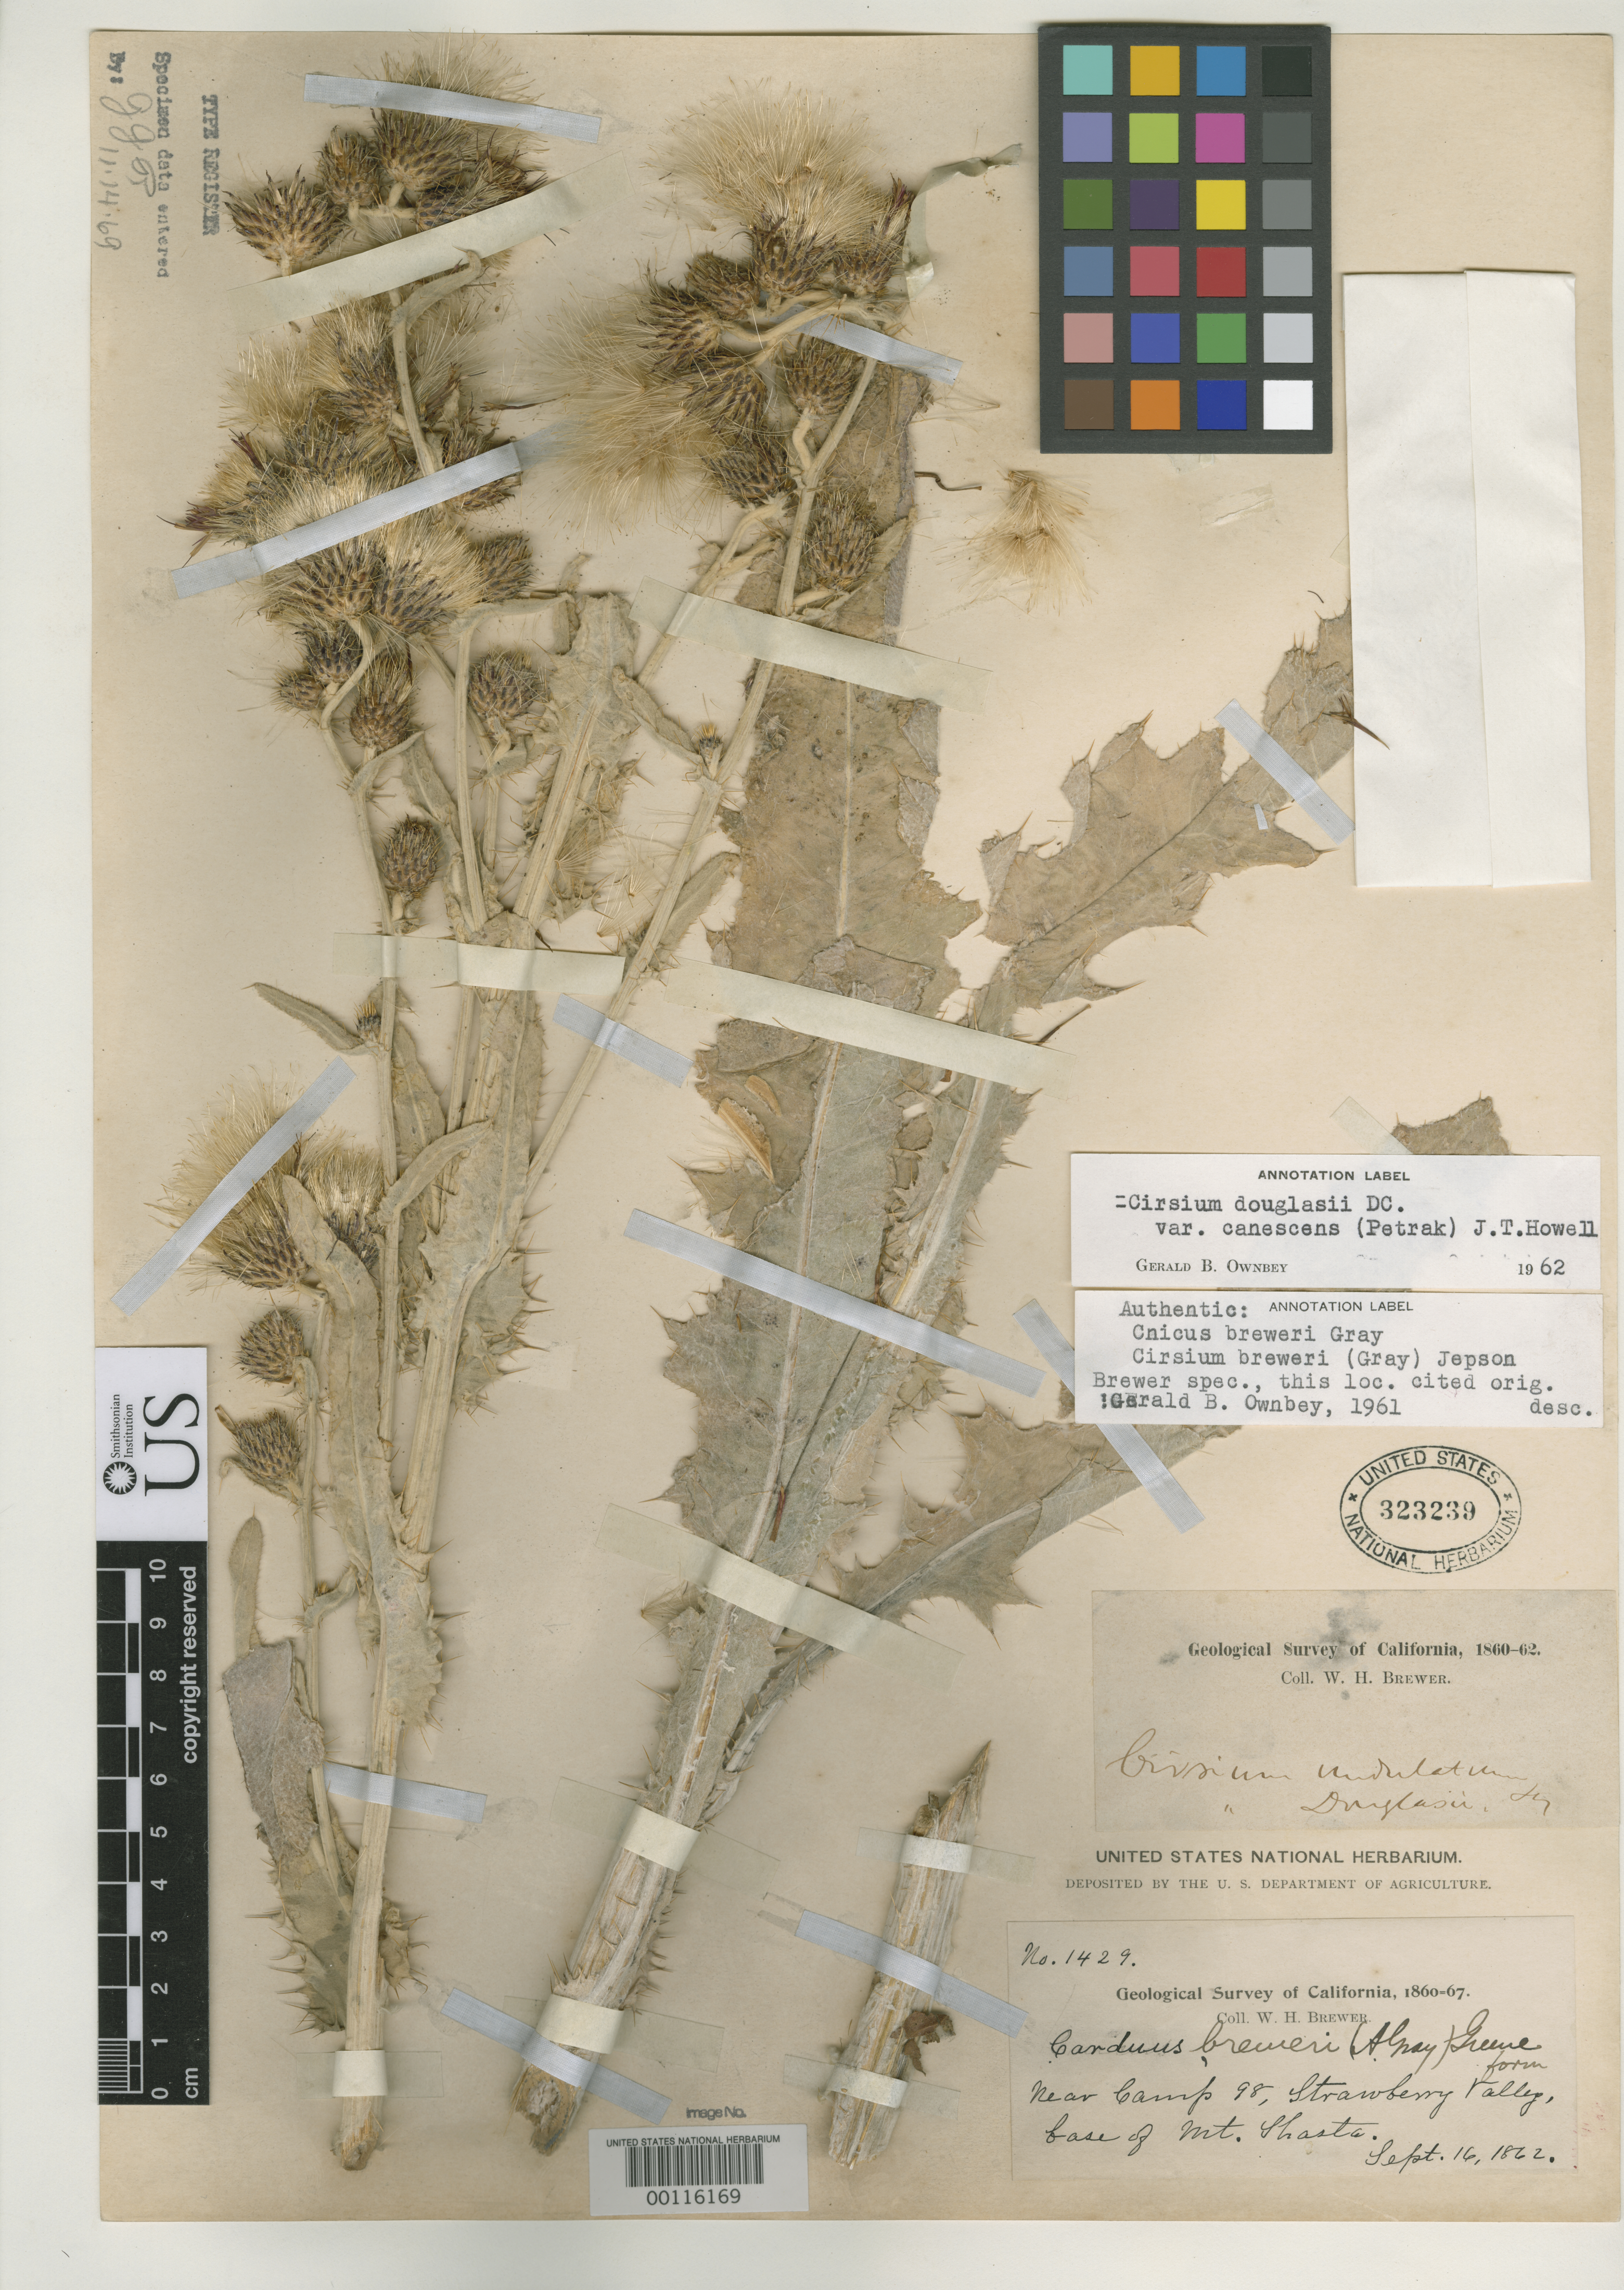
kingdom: Plantae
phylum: Tracheophyta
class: Magnoliopsida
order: Asterales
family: Asteraceae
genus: Cnicus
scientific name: Cnicus breweri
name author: A. Gray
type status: Isosyntype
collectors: W. H. Brewer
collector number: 1429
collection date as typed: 16 Sep 1862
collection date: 1862-09-16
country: United States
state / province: California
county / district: Siskiyou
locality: Near Camp 98, Strawberry Valley, base of Mt. Shasta.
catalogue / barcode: US 323239